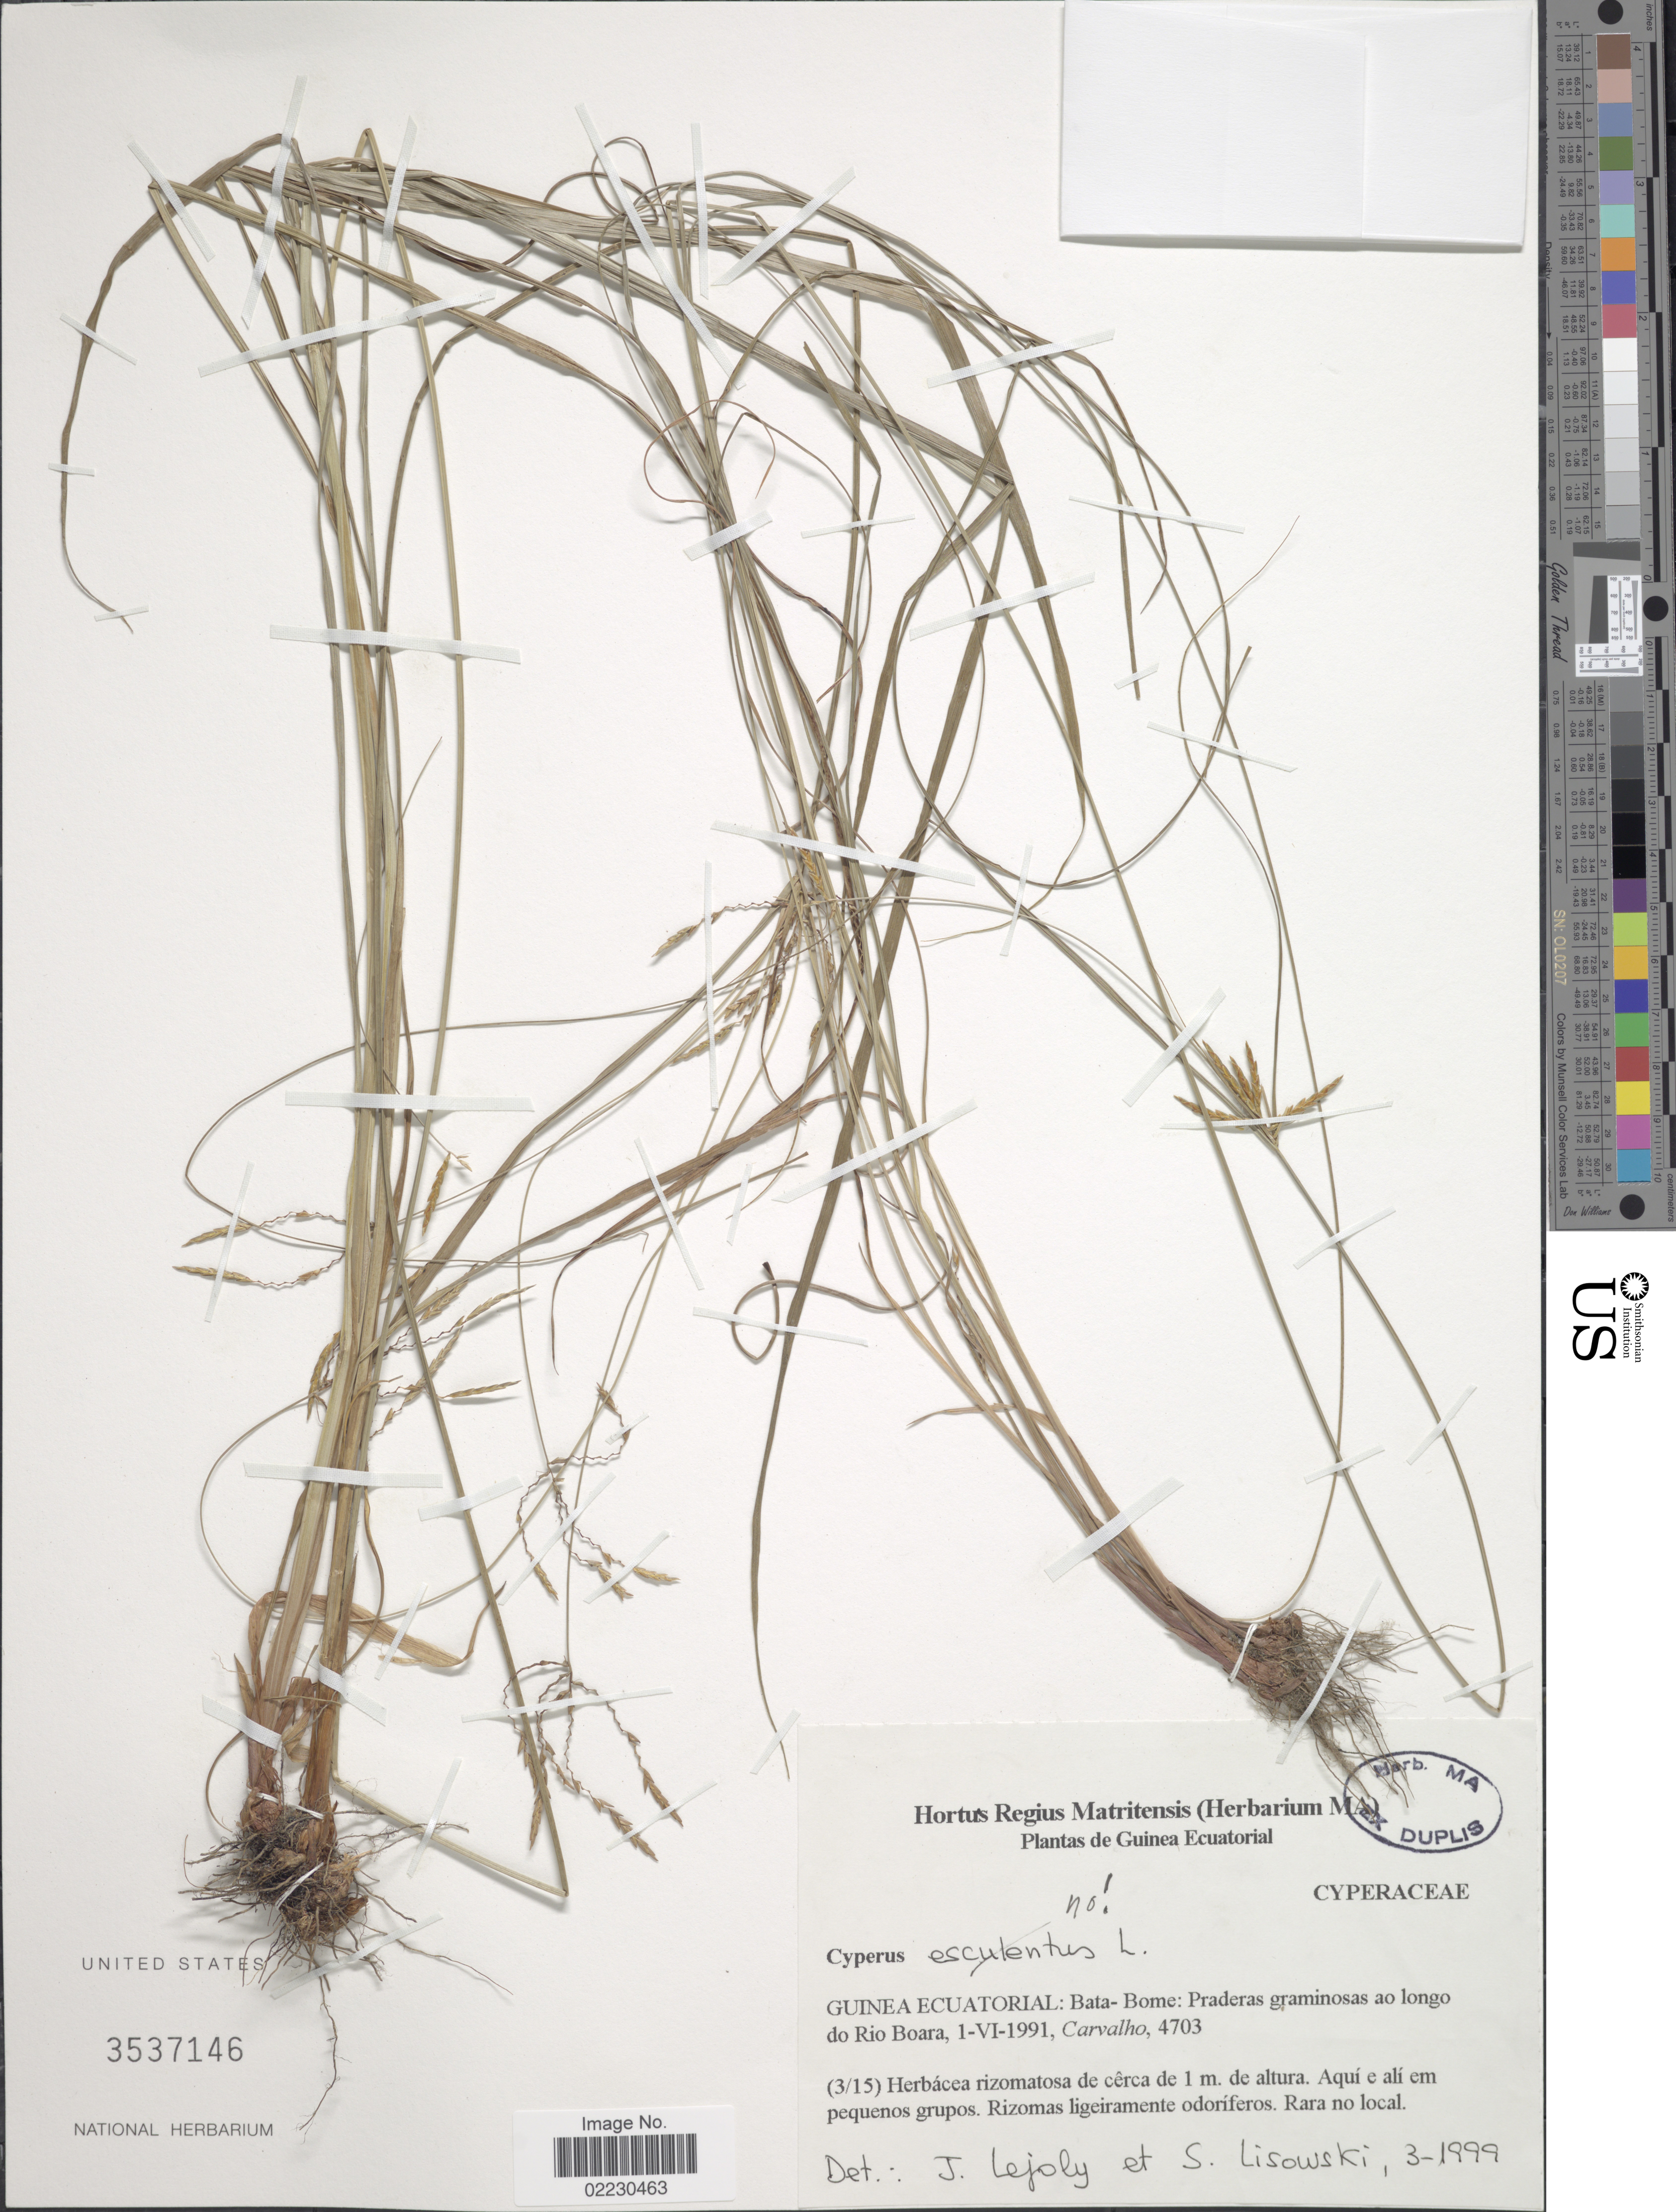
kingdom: Plantae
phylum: Tracheophyta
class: Liliopsida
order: Poales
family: Cyperaceae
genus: Cyperus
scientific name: Cyperus sp.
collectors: Carvalho, --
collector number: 4703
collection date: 1991-06-01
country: Equatorial Guinea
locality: Bata- Bome: Praderas graminosas ao longo do Rio Boara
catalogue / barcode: US 3537146